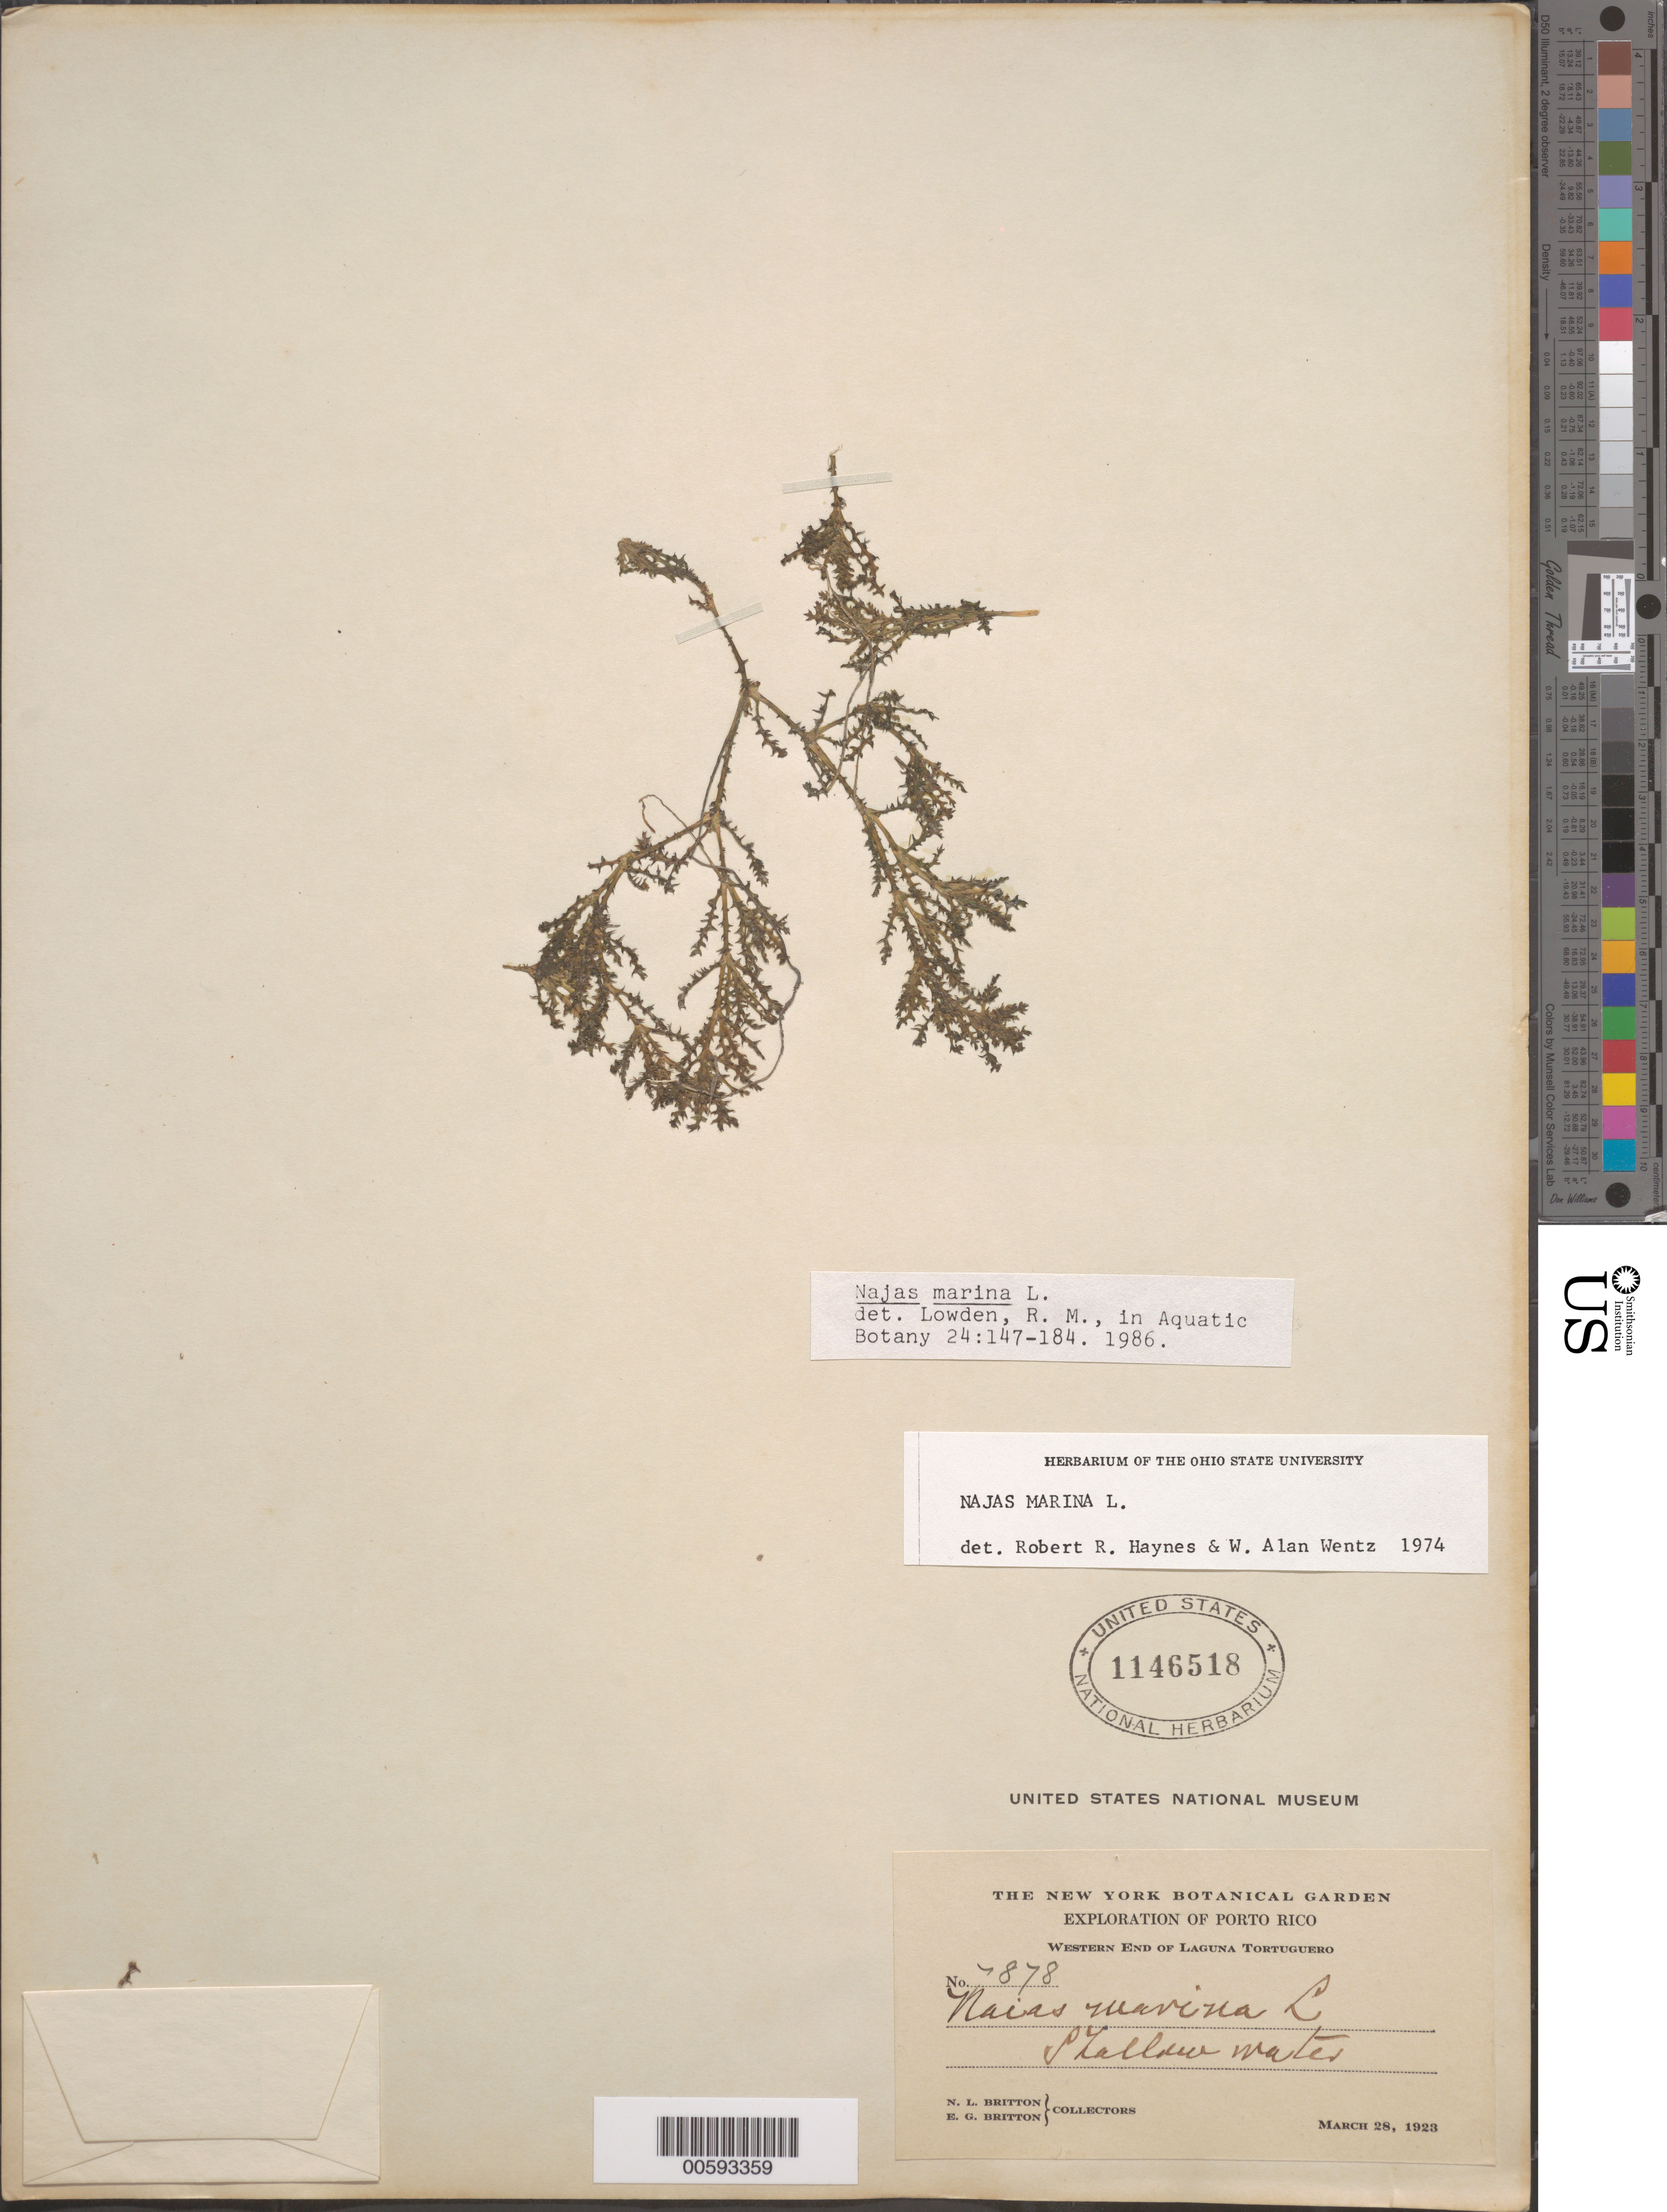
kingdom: Plantae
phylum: Tracheophyta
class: Liliopsida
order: Alismatales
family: Hydrocharitaceae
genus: Najas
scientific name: Najas marina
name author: L.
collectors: N. Britton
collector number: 7878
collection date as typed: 28 Mar 1923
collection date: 1923-03-28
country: Puerto Rico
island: Greater Antilles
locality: Western end of Laguna Tortuguero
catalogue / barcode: US 1146518